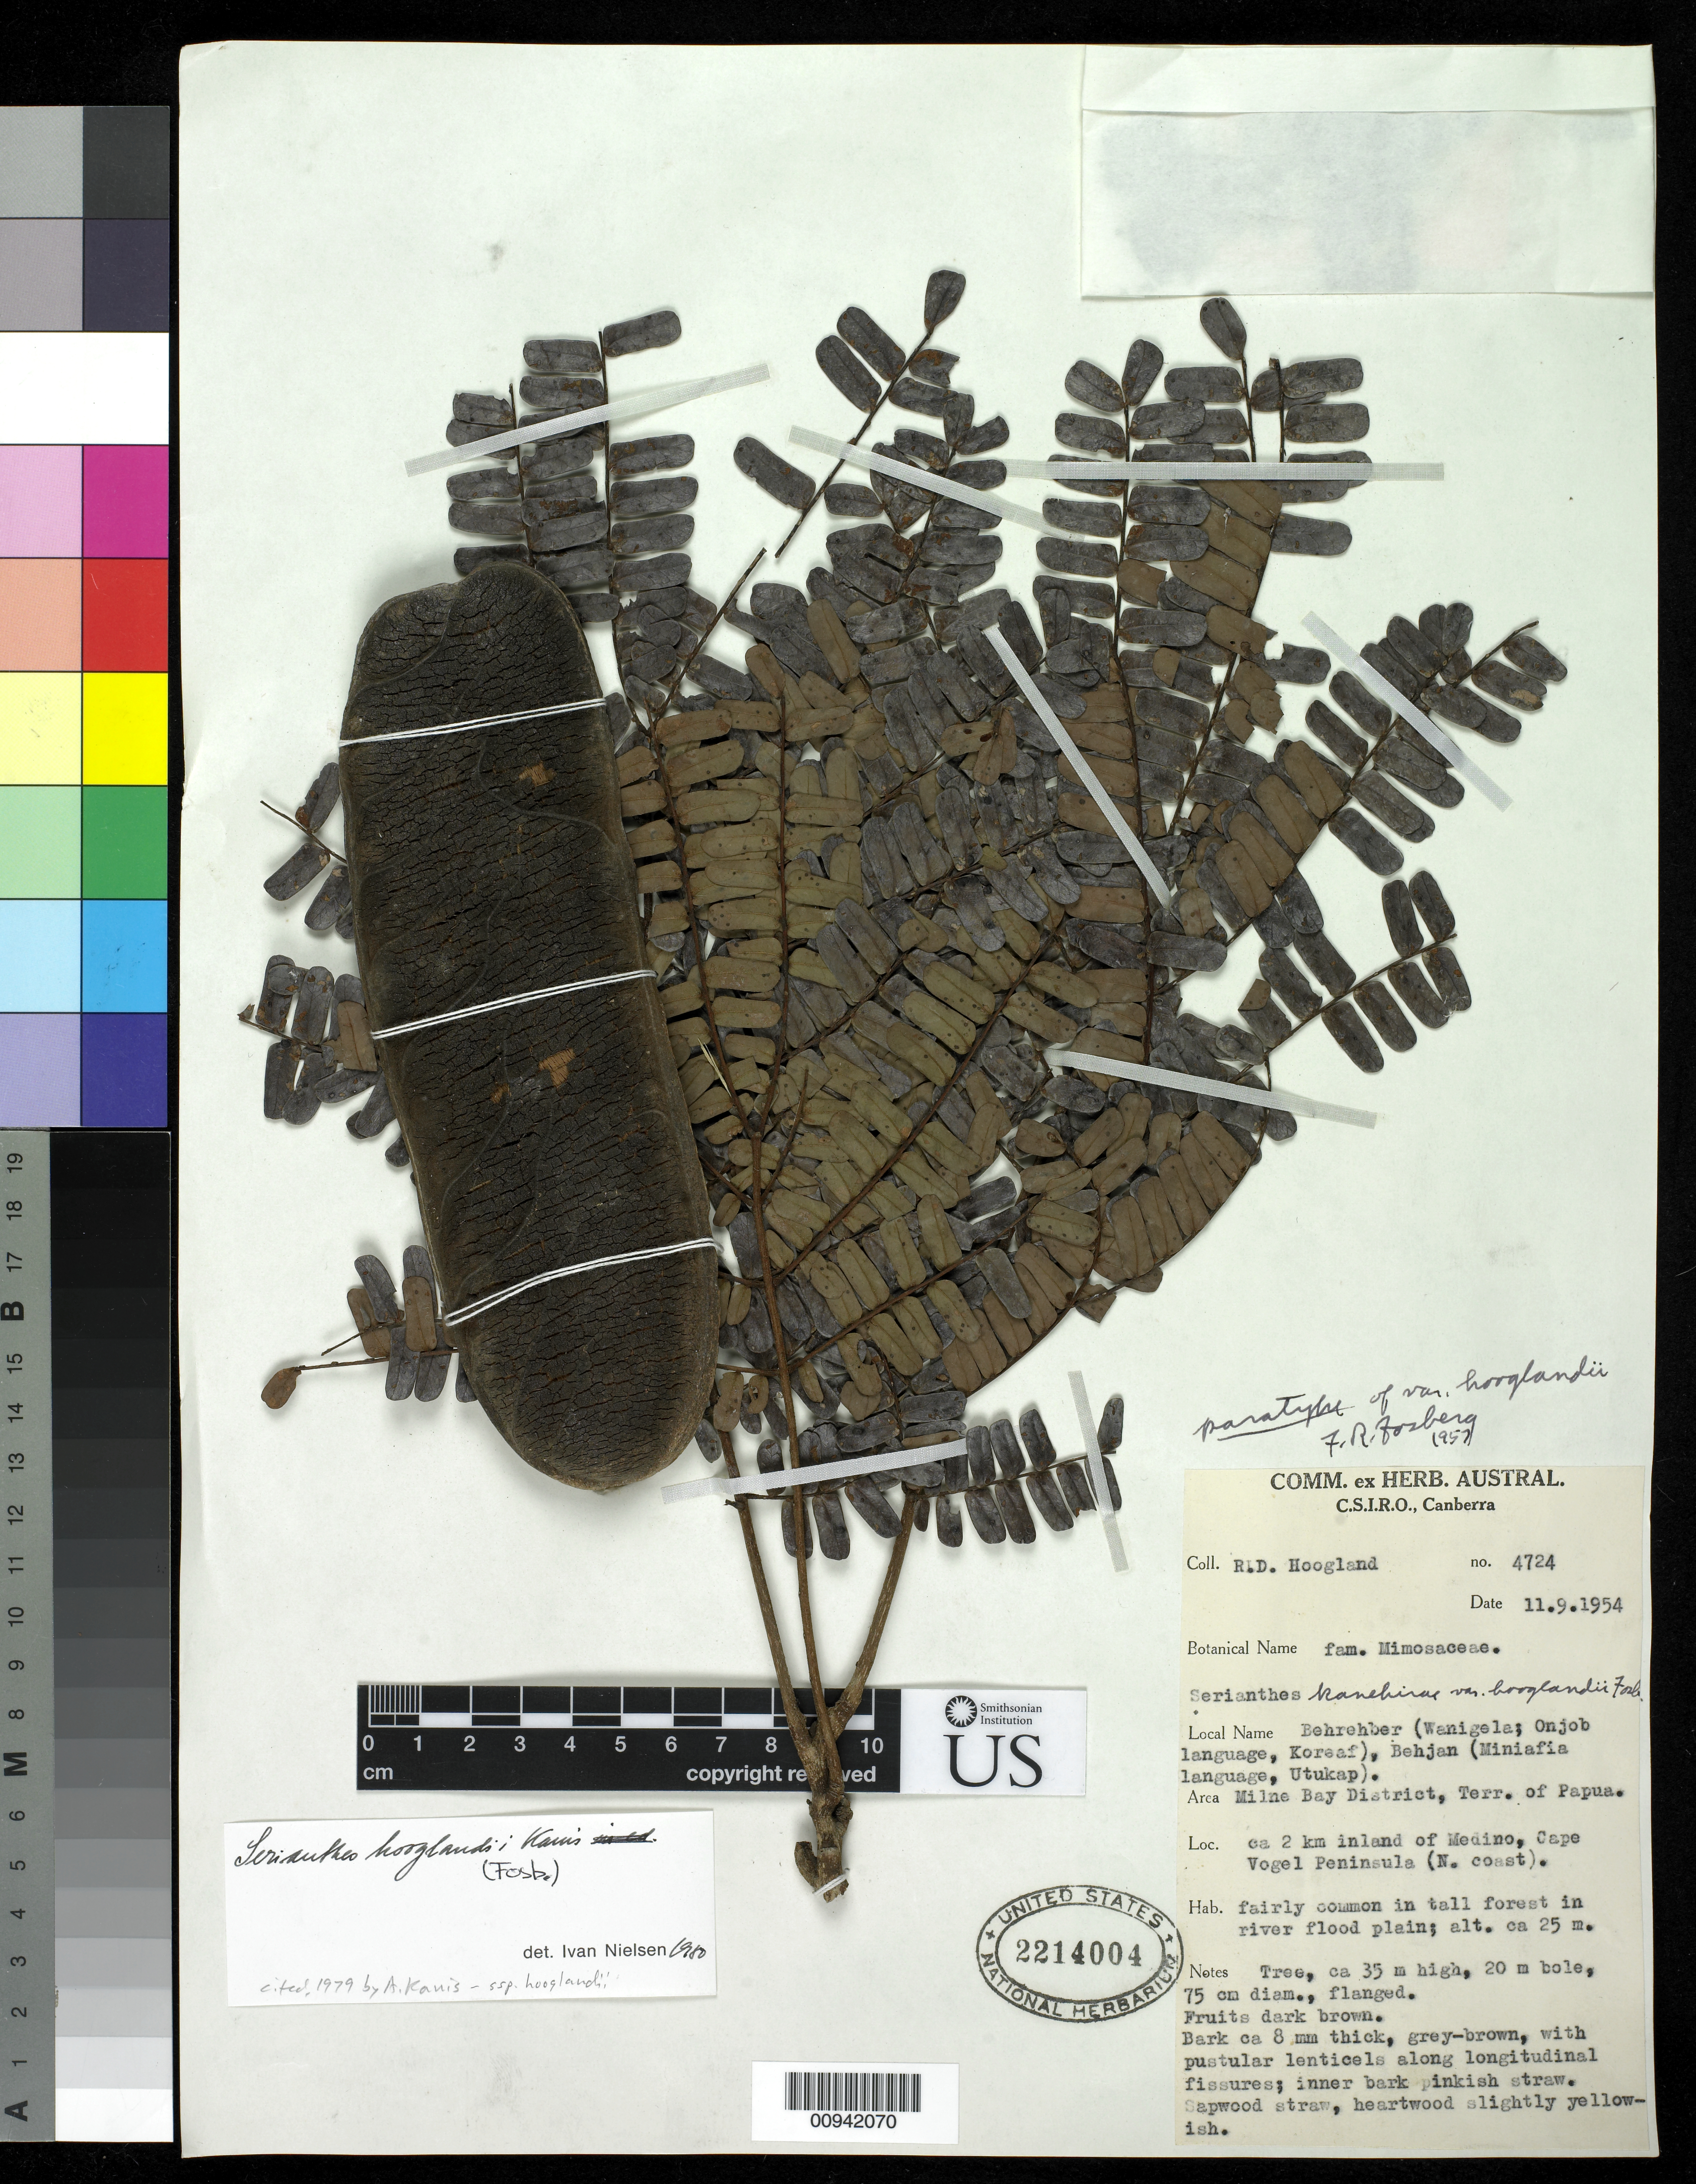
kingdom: Plantae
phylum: Tracheophyta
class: Magnoliopsida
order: Fabales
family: Fabaceae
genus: Serianthes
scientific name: Serianthes hooglandii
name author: (Fosberg) Kanis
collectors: R. D. Hoogland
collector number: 4724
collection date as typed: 11 Sep 1954 or 09 Nov 1954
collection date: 1954-09-11 or 1954-11-09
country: Papua New Guinea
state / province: Milne Bay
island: New Guinea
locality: ca 2 km inland of Medino, Cape Vogel Peninsula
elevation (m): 25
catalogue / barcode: US 2214004